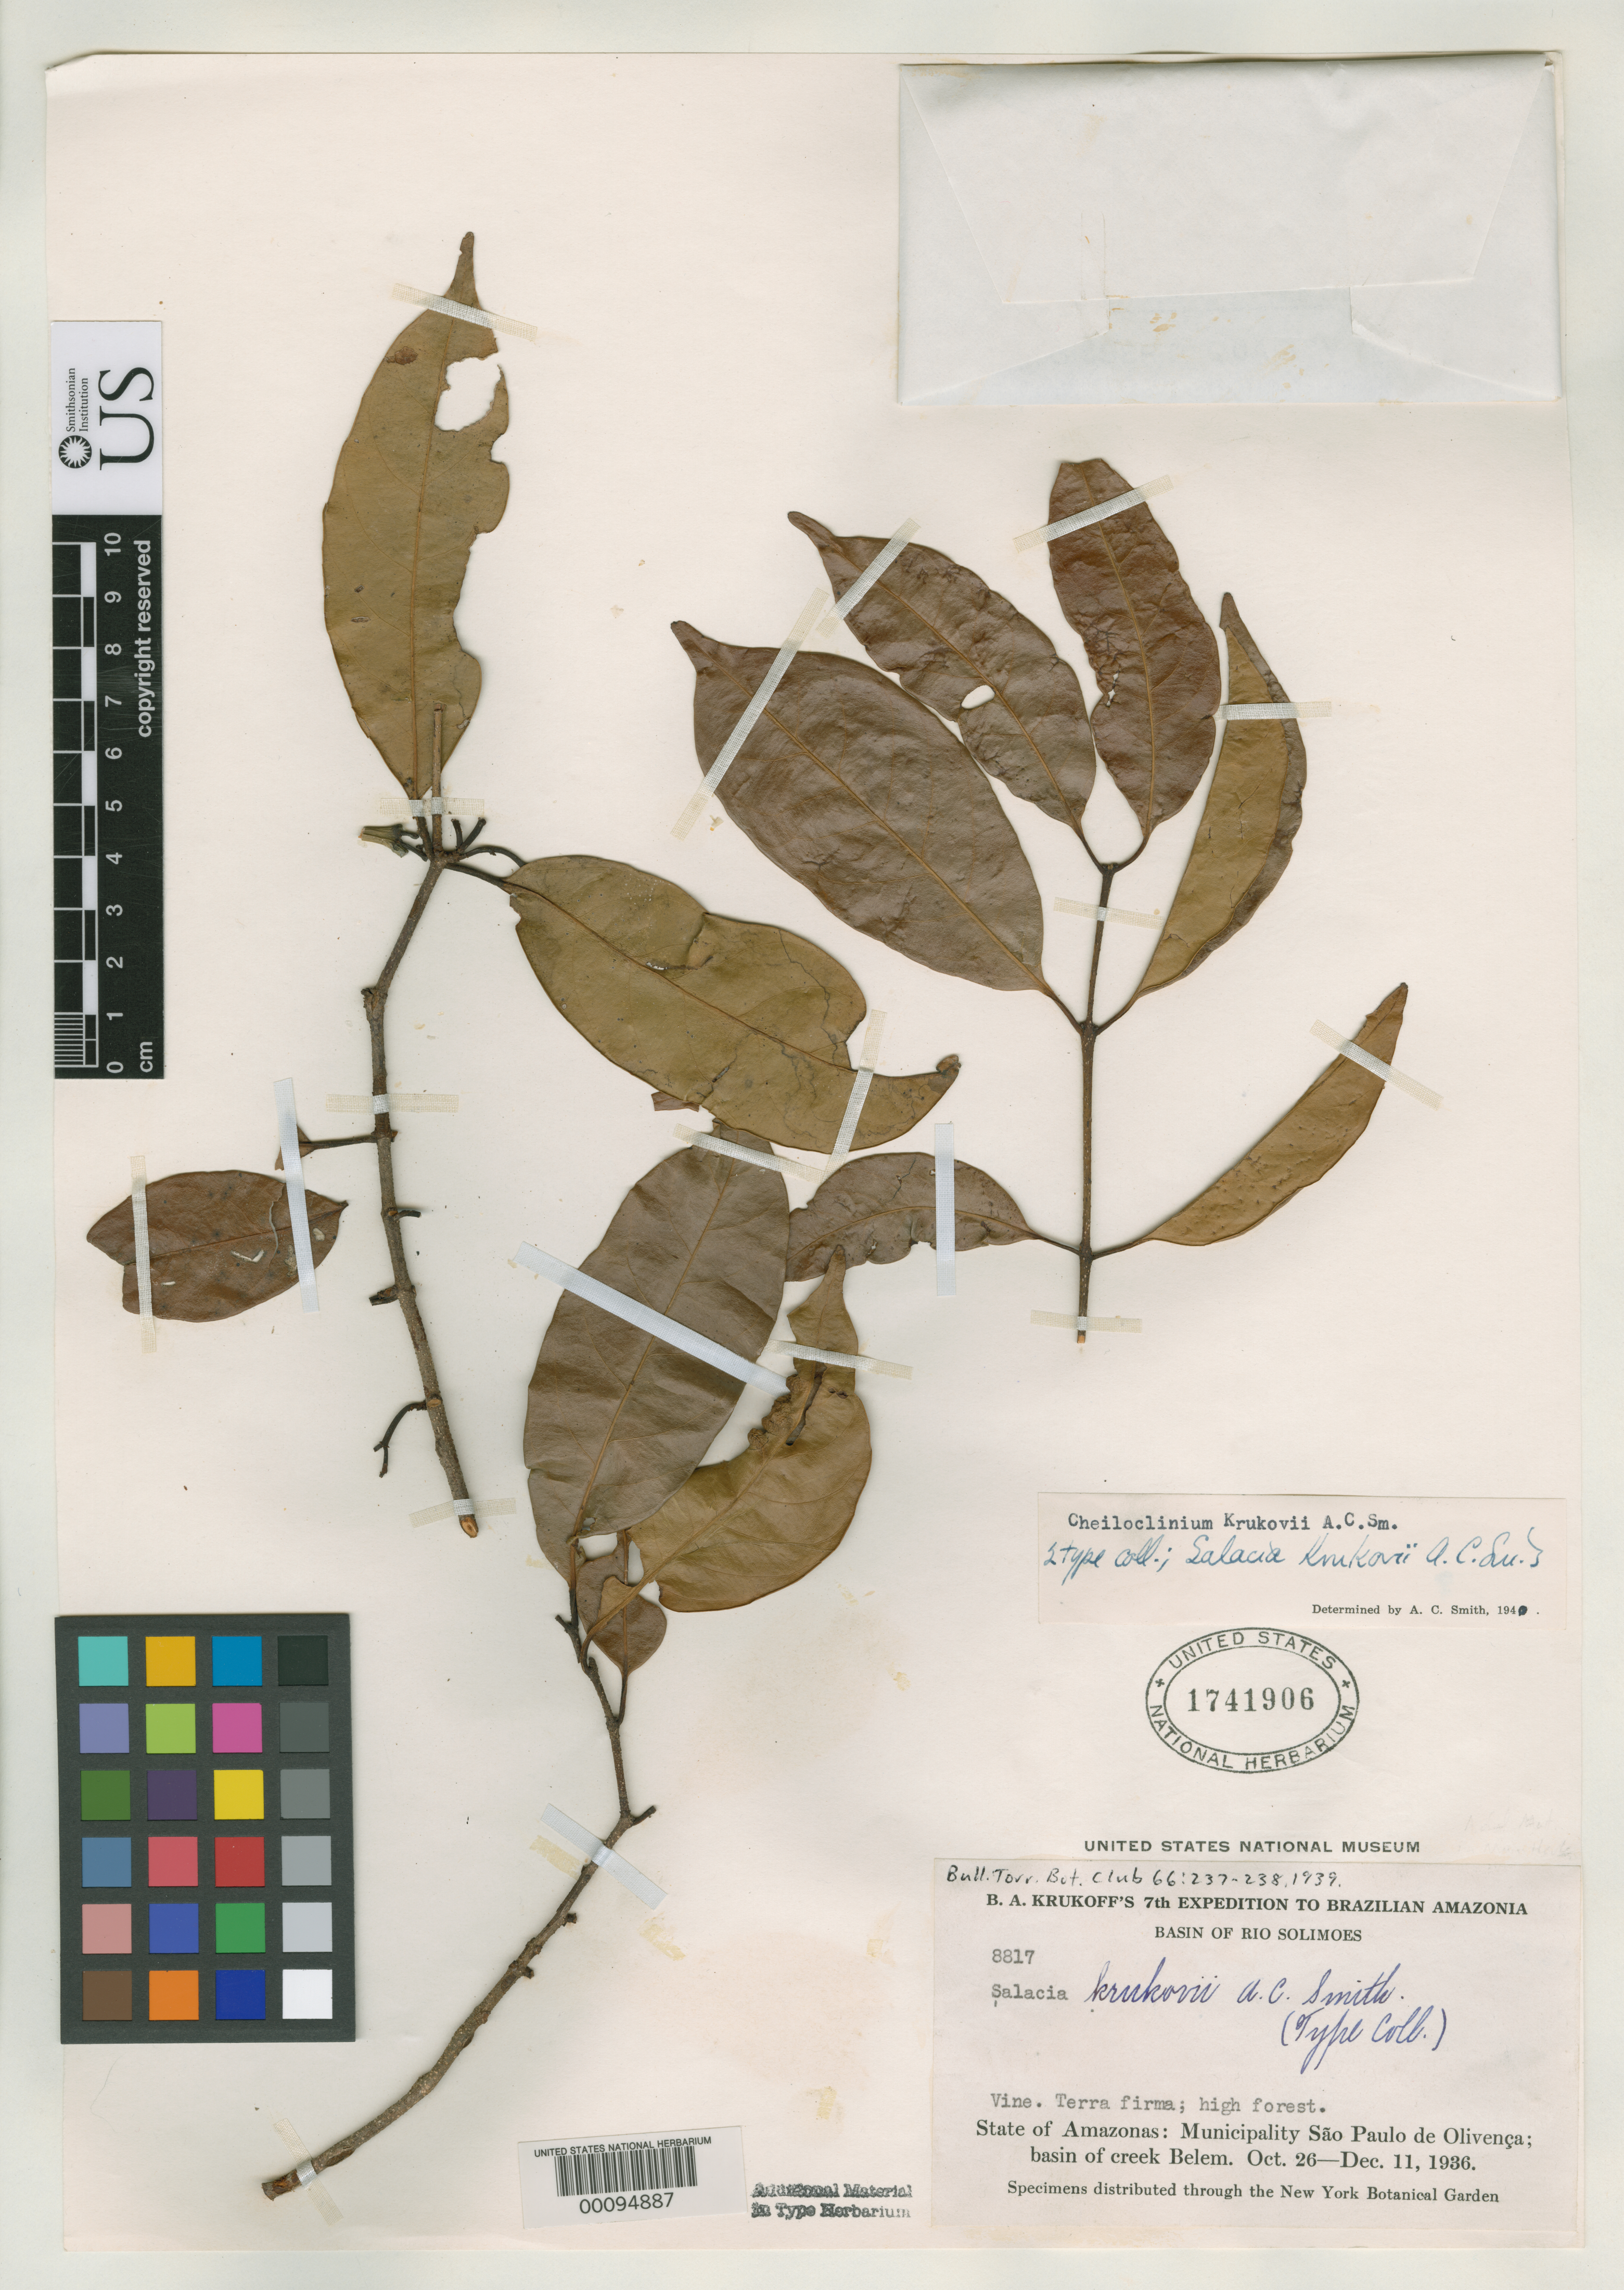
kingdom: Plantae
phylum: Tracheophyta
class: Magnoliopsida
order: Celastrales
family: Celastraceae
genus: Salacia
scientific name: Salacia krukovii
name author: A.C. Sm.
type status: Isotype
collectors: B. A. Krukoff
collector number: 8817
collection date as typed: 26 Oct 1936 to 11 Dec 1936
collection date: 1936-10-26/1936-12-11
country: Brazil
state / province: Amazonas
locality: São Paolo de Olivença. Basin of creek Belem.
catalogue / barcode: US 1741906